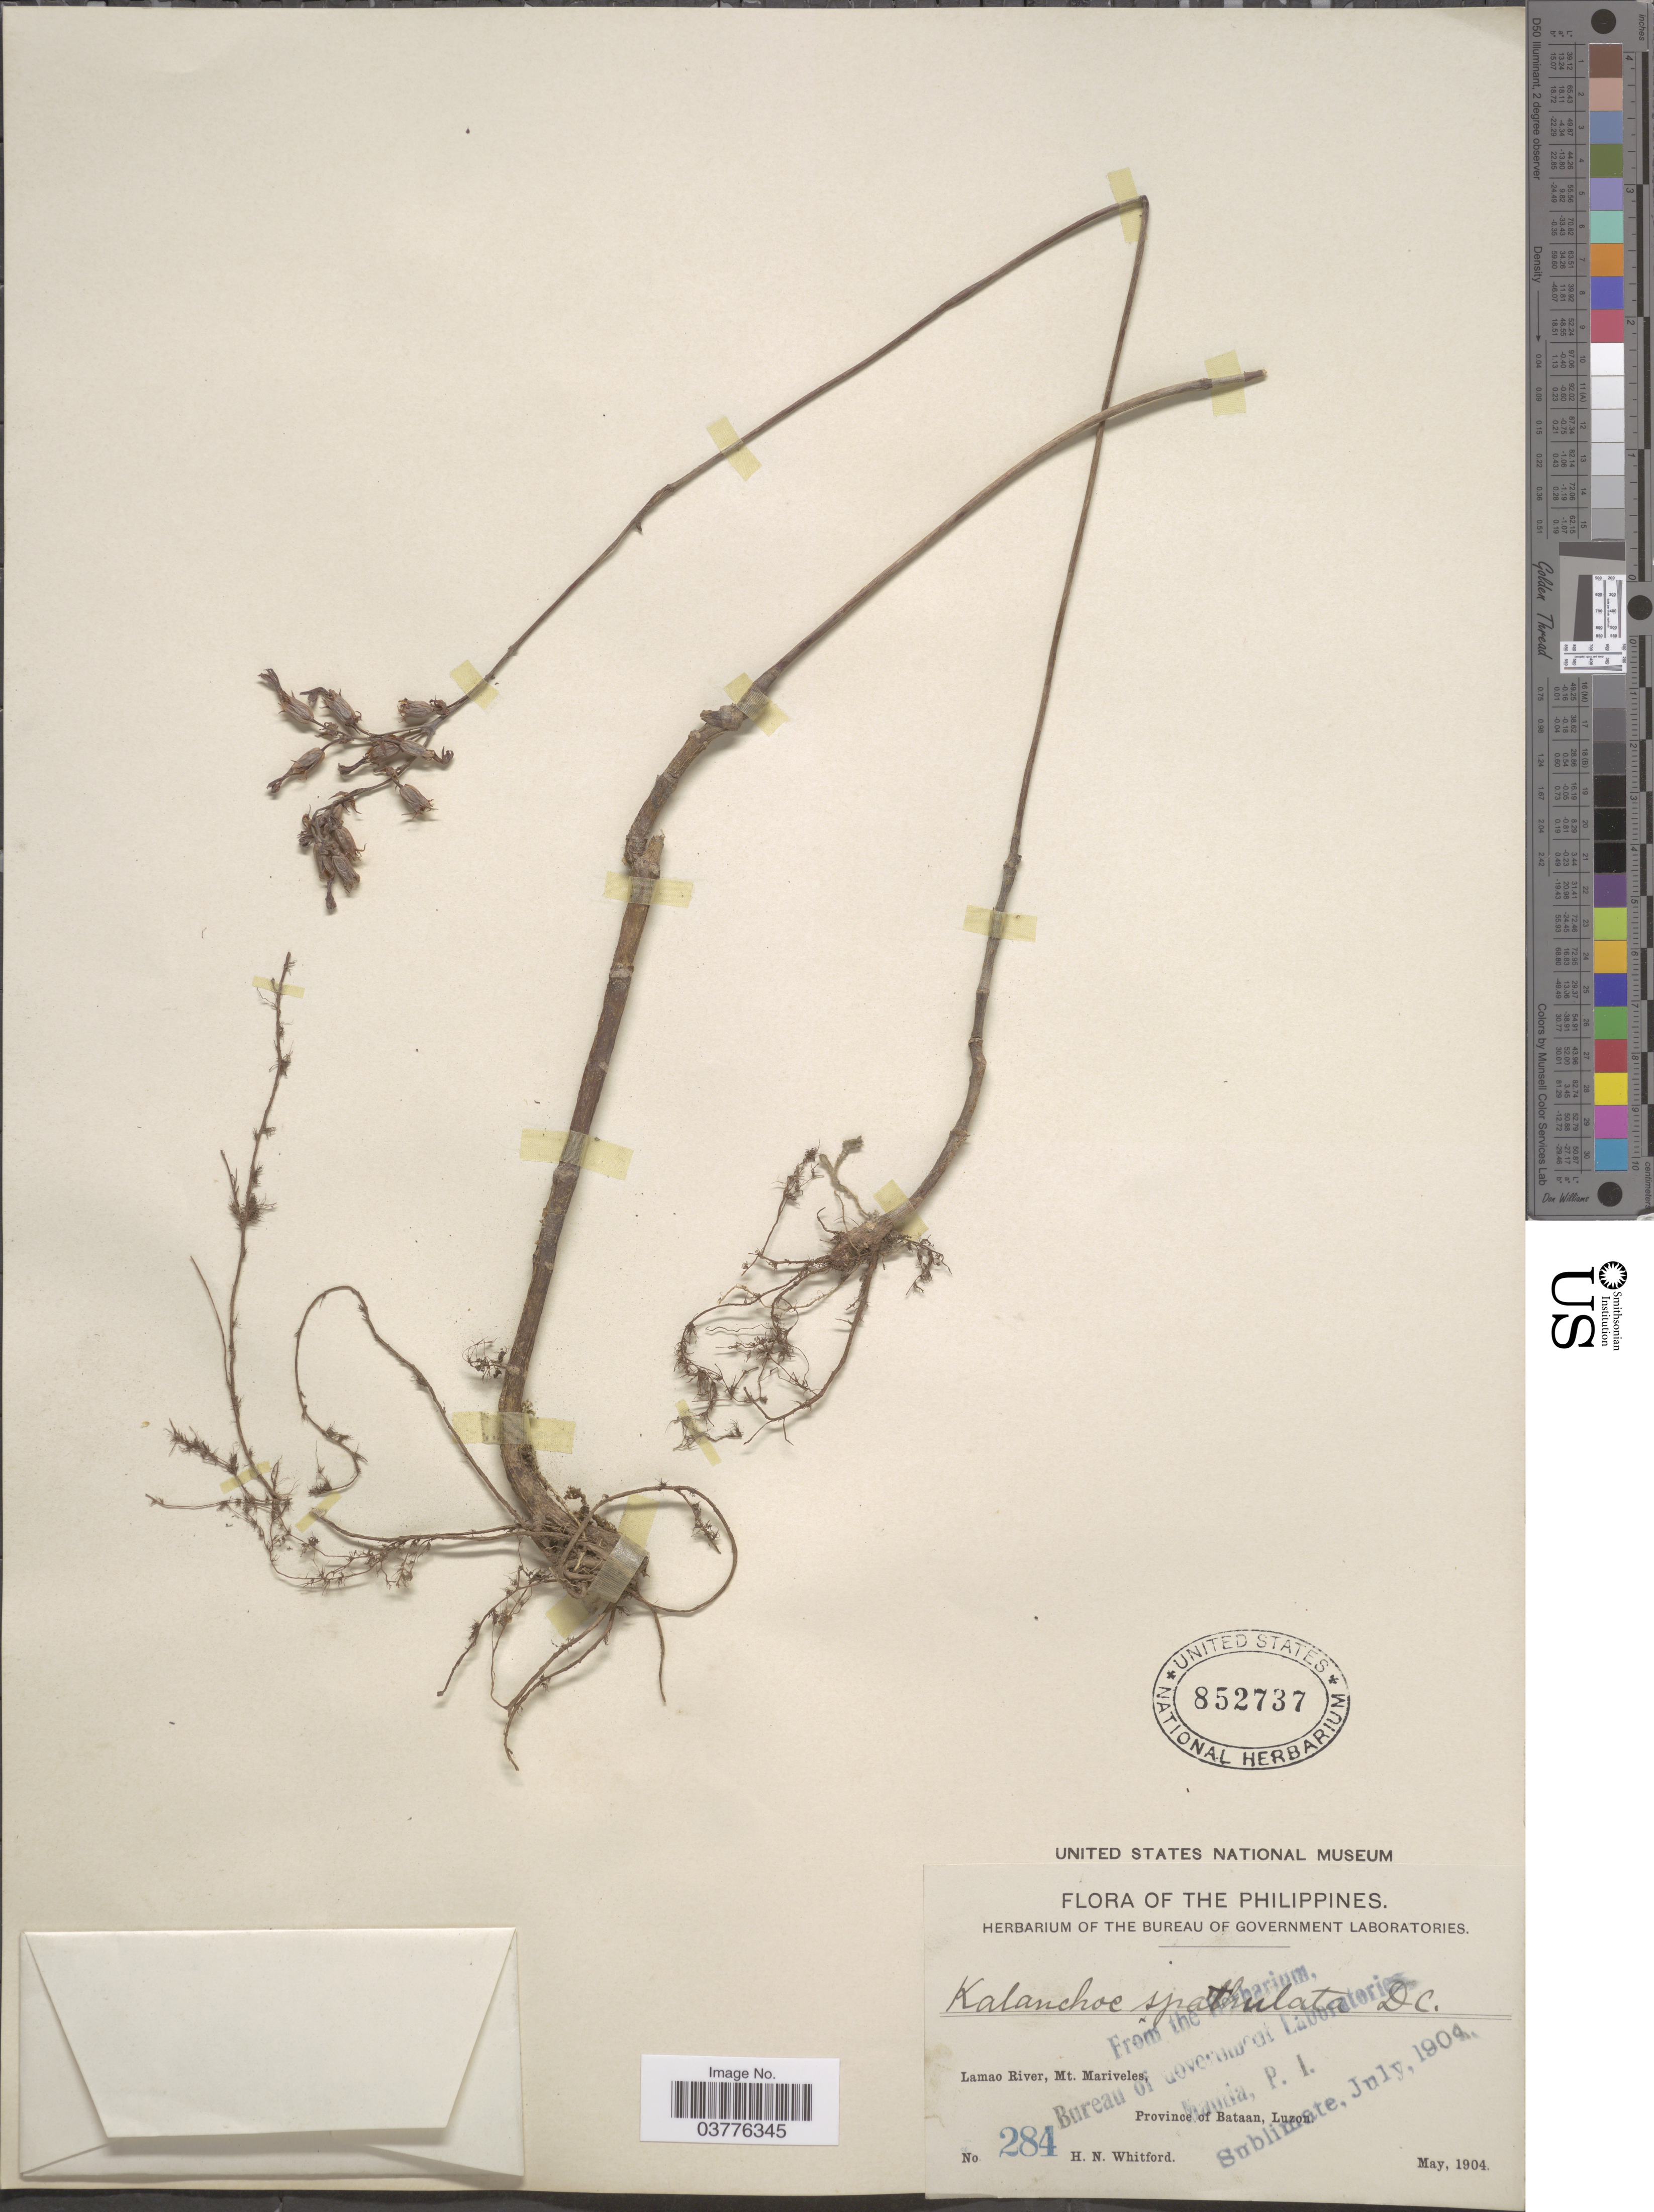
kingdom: Plantae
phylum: Tracheophyta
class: Magnoliopsida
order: Saxifragales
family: Crassulaceae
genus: Kalanchoe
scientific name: Kalanchoe spathulata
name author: DC.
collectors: H. N. Whitford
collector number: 284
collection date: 1904-05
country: Philippines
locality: The Philippines. Lamao River, Mt. Mariveles, Province of Bataan, Luzon.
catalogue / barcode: US 852737